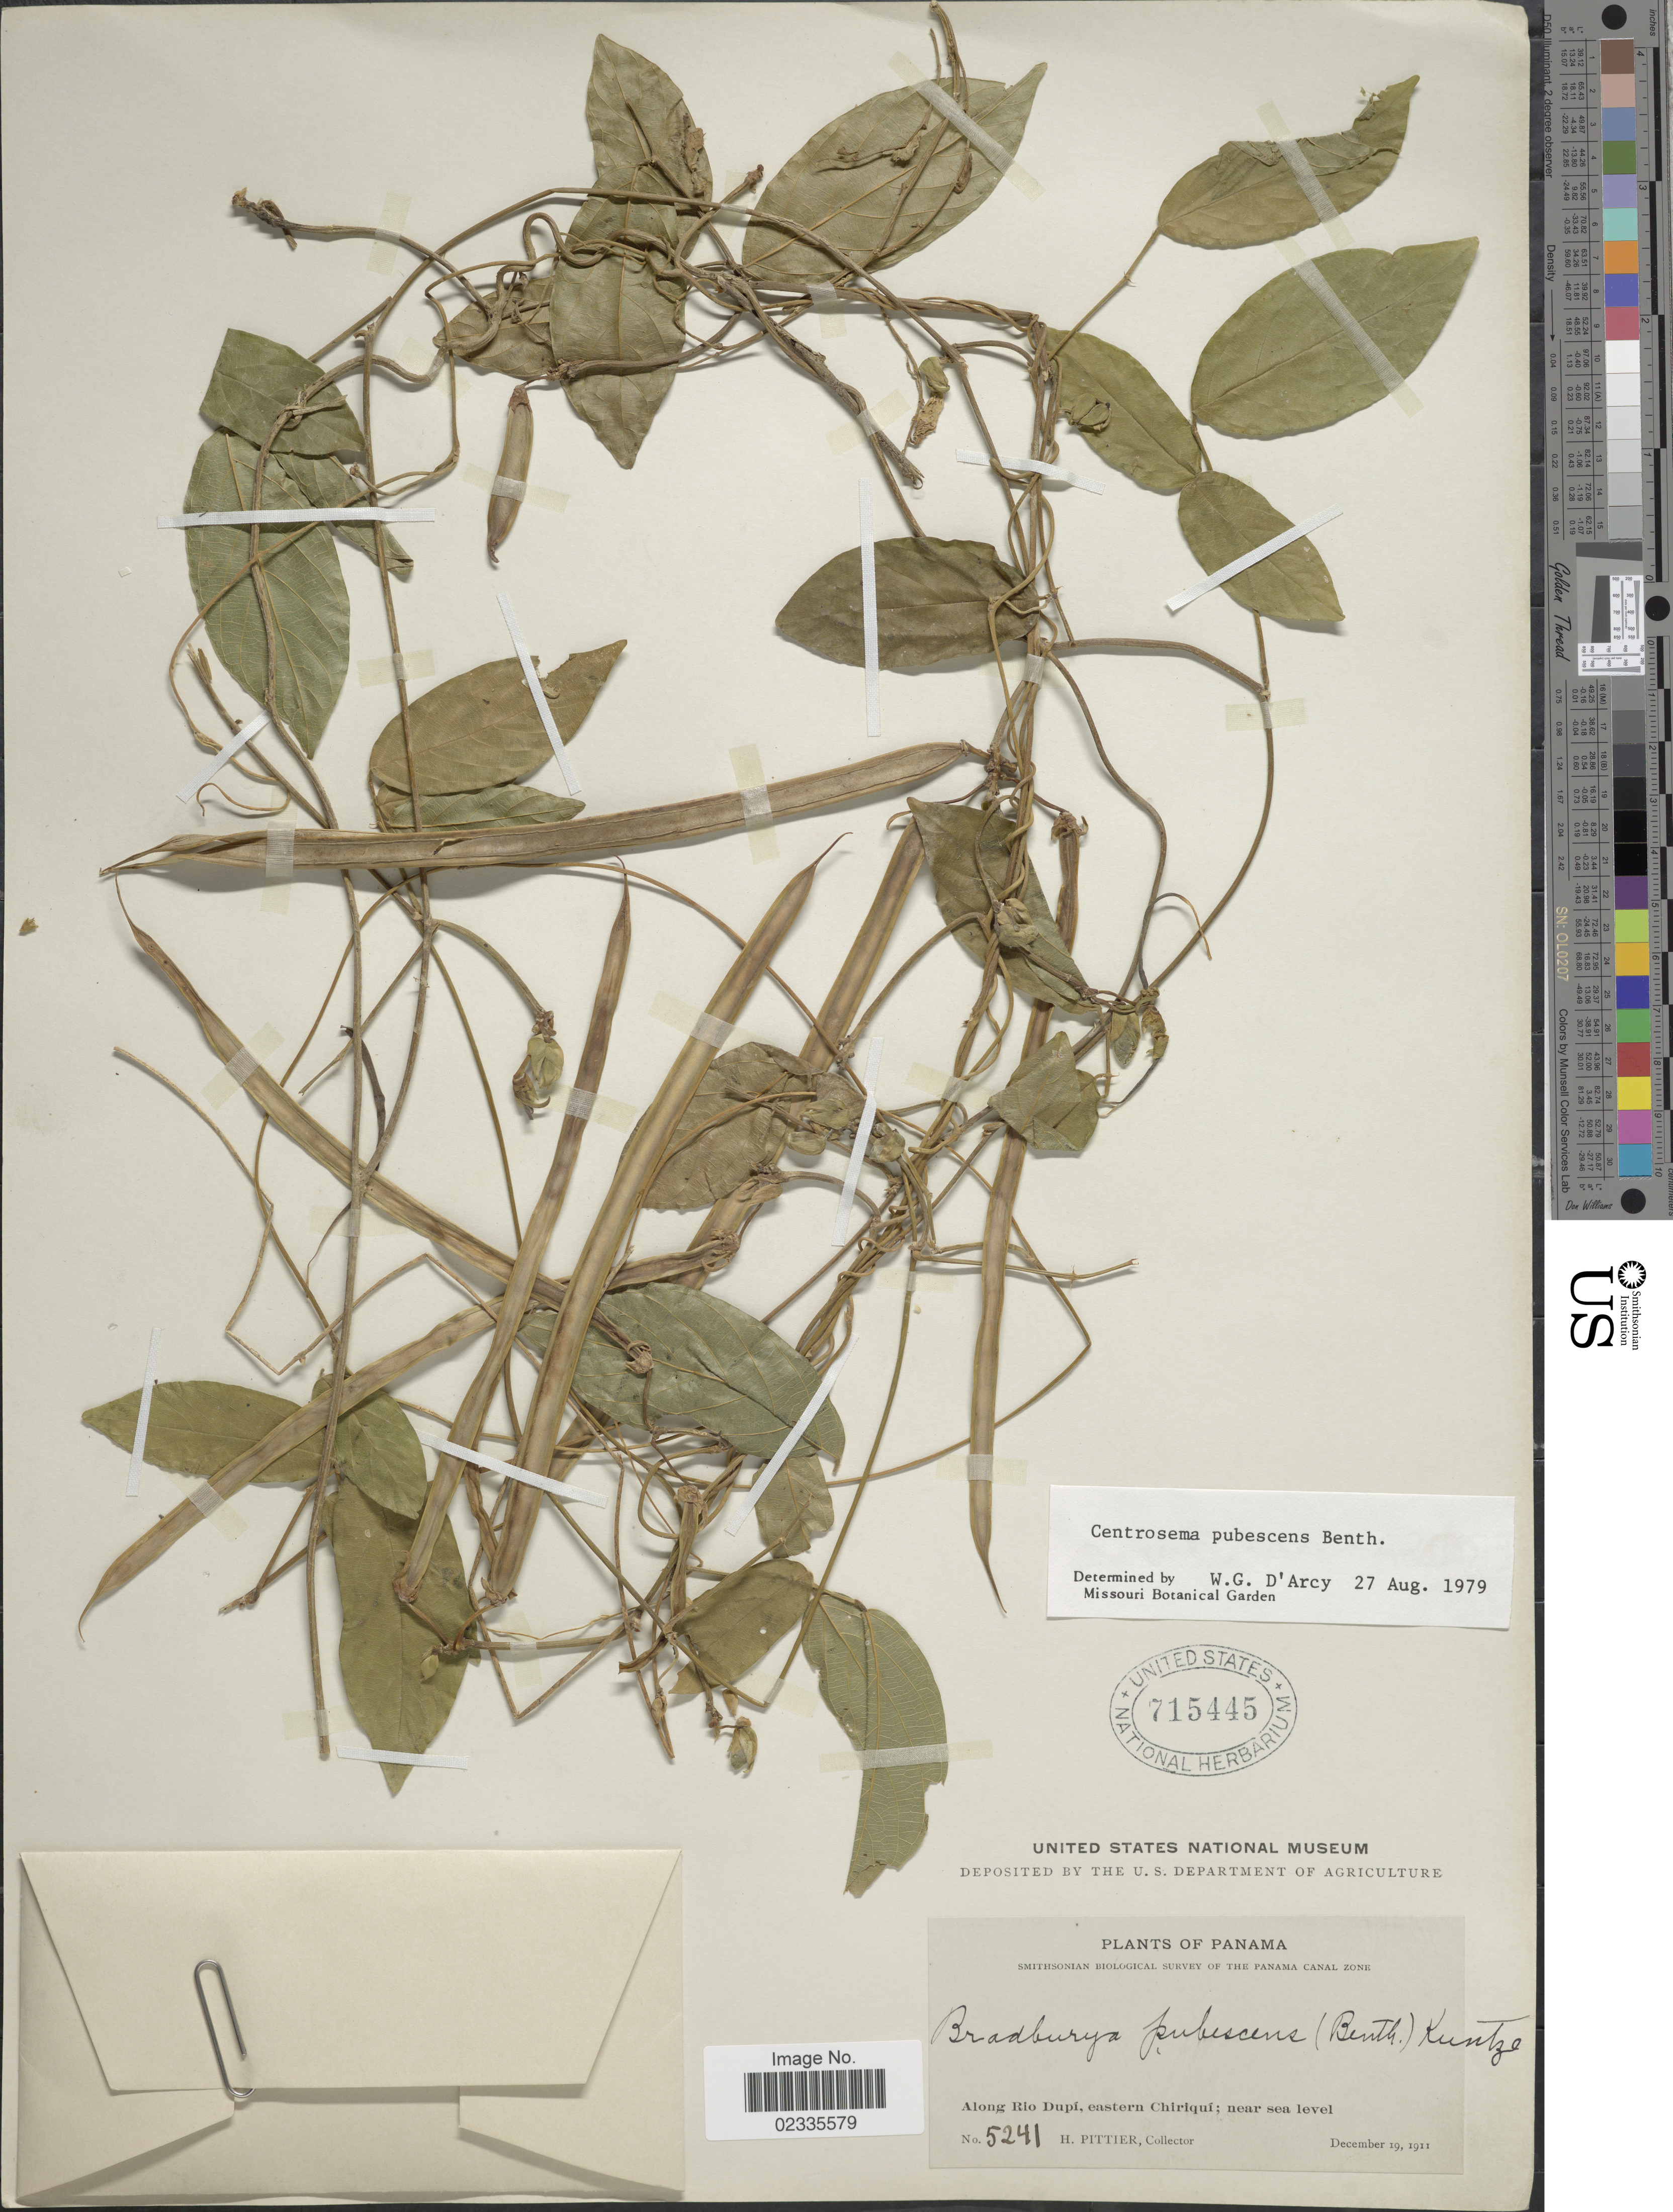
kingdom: Plantae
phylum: Tracheophyta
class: Magnoliopsida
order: Fabales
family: Fabaceae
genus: Centrosema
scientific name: Centrosema pubescens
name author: Benth.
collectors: H. F. Pittier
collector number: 5241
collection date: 1911-12-19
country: Panama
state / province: Chiriqui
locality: Along Rio Dupi, Eastern Chiriqui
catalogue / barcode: US 715445